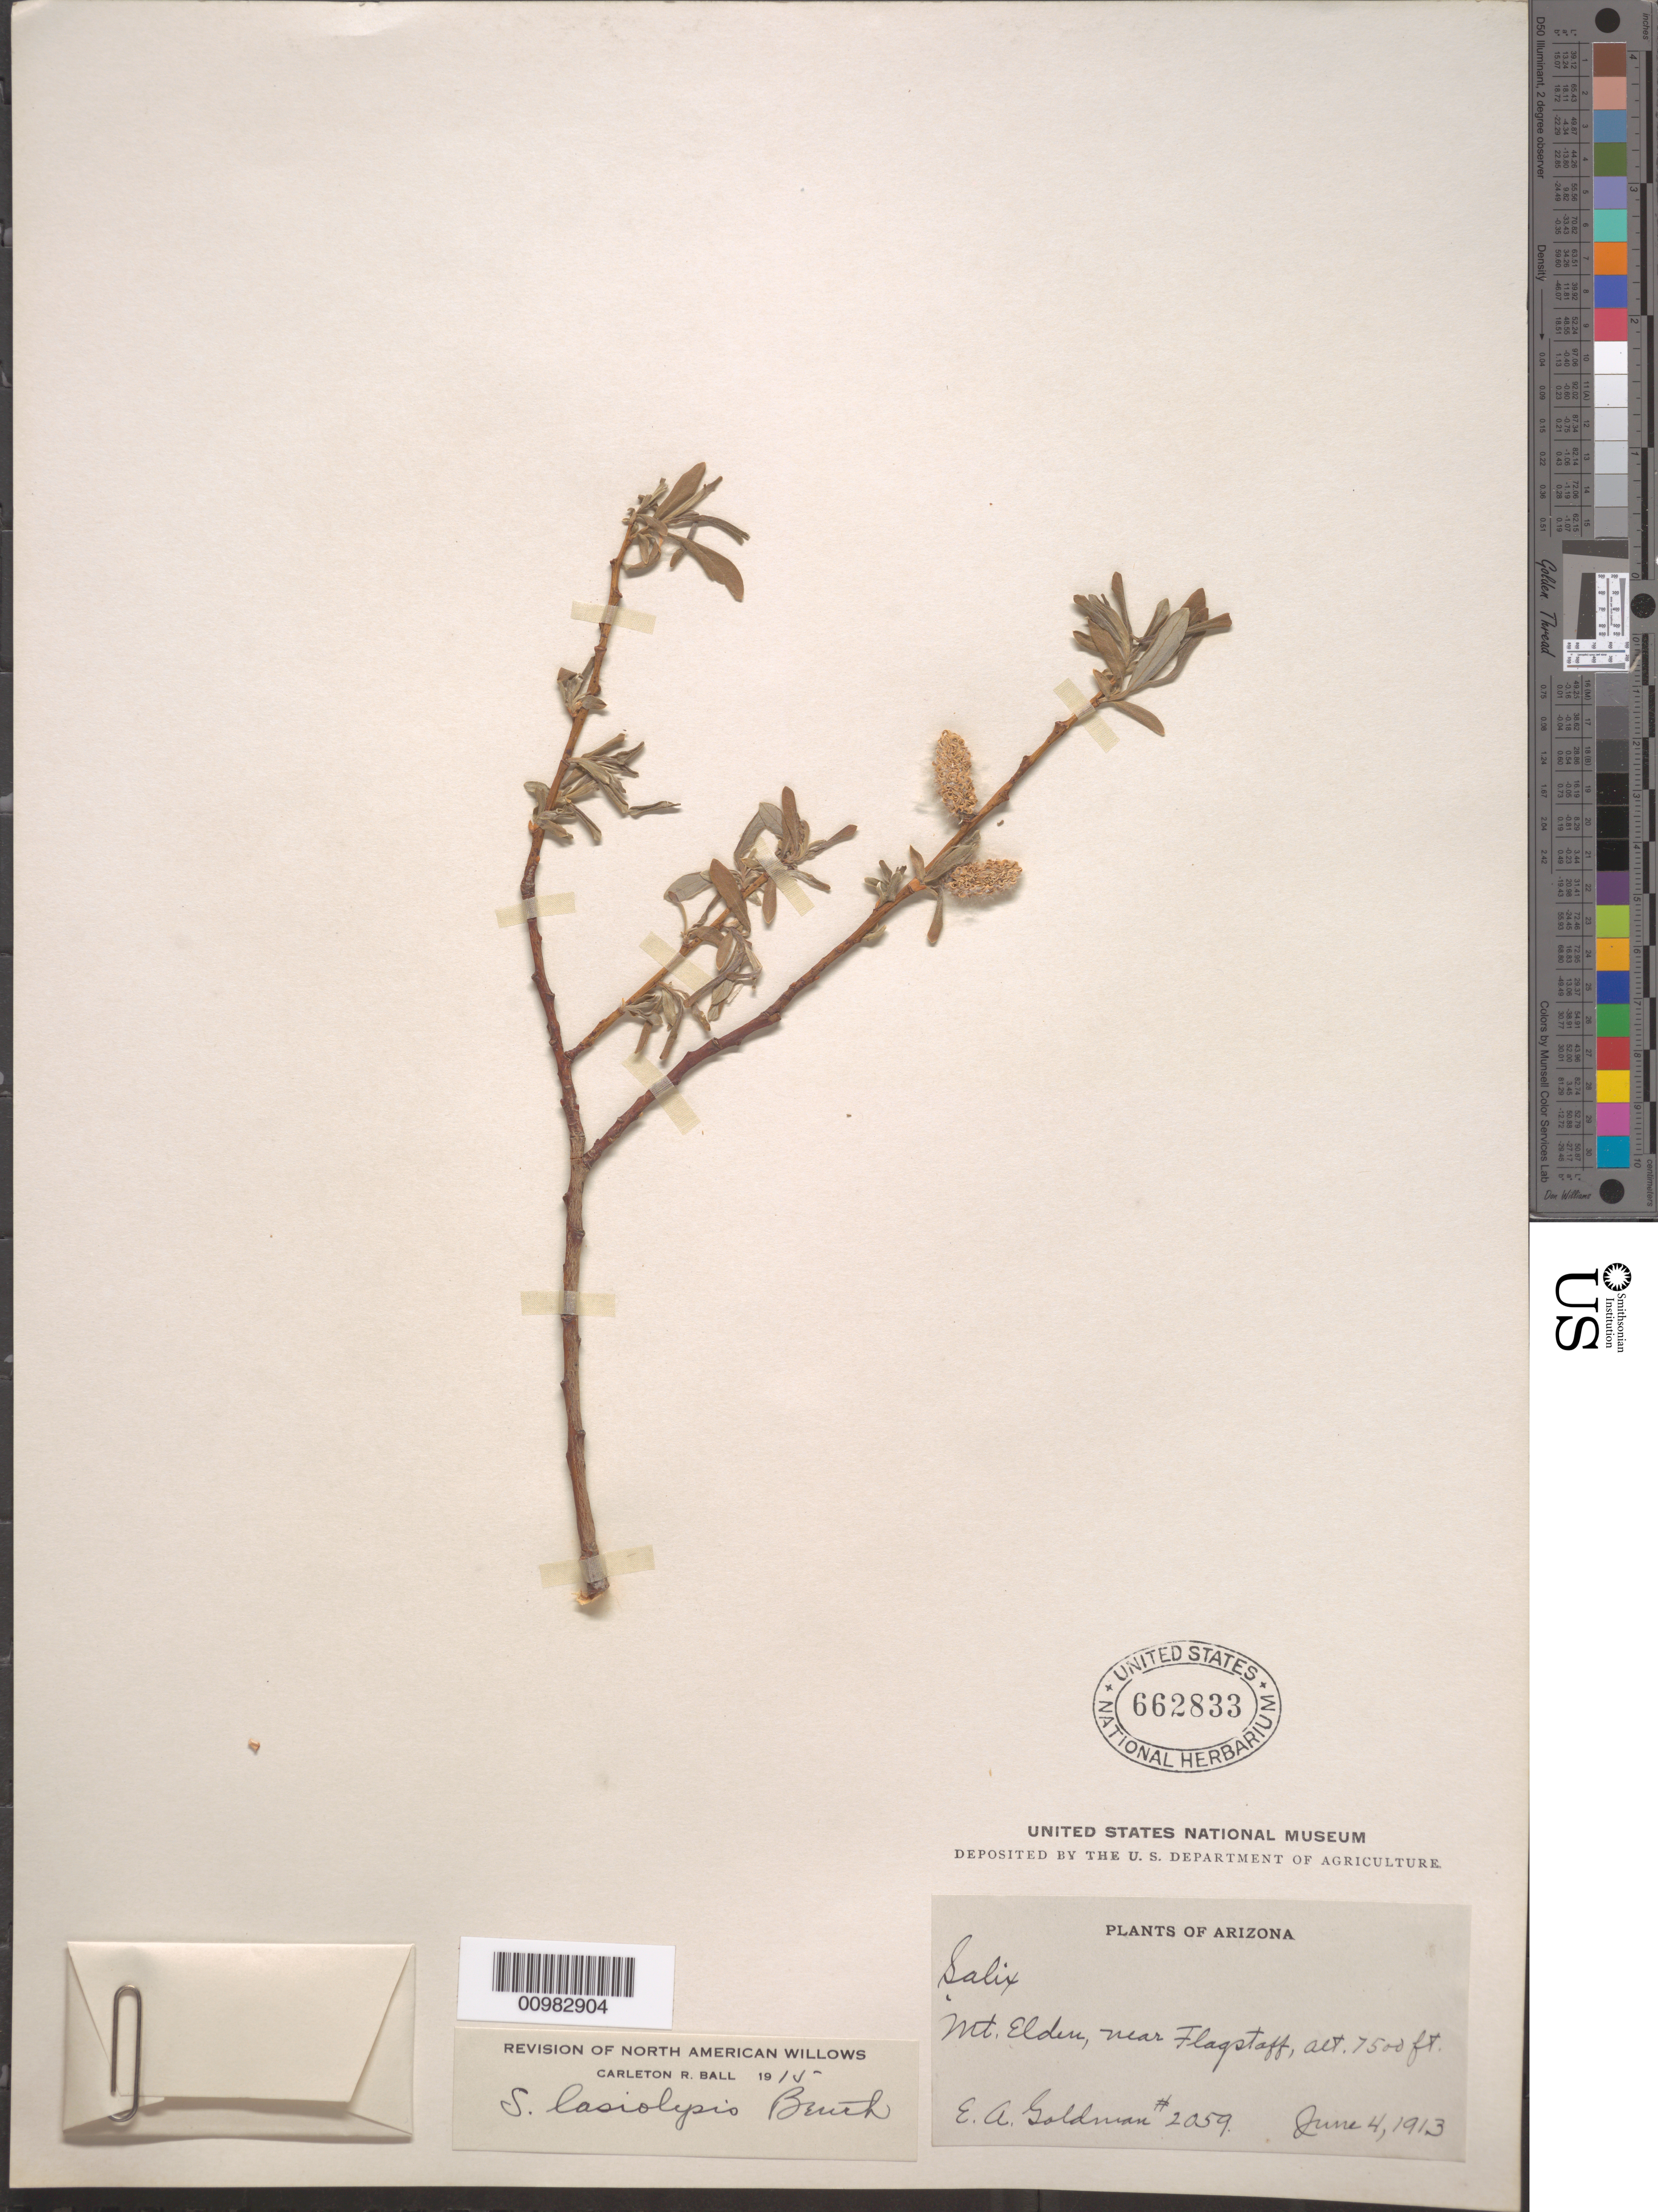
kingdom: Plantae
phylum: Tracheophyta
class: Magnoliopsida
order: Malpighiales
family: Salicaceae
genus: Salix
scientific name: Salix lasiolepis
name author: Benth.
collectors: E. A. Goldman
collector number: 2059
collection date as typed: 04 Jun 1913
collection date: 1913-06-04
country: United States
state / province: Arizona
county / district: Coconino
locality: Mount Elden, near Flagstaff.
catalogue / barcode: US 662833